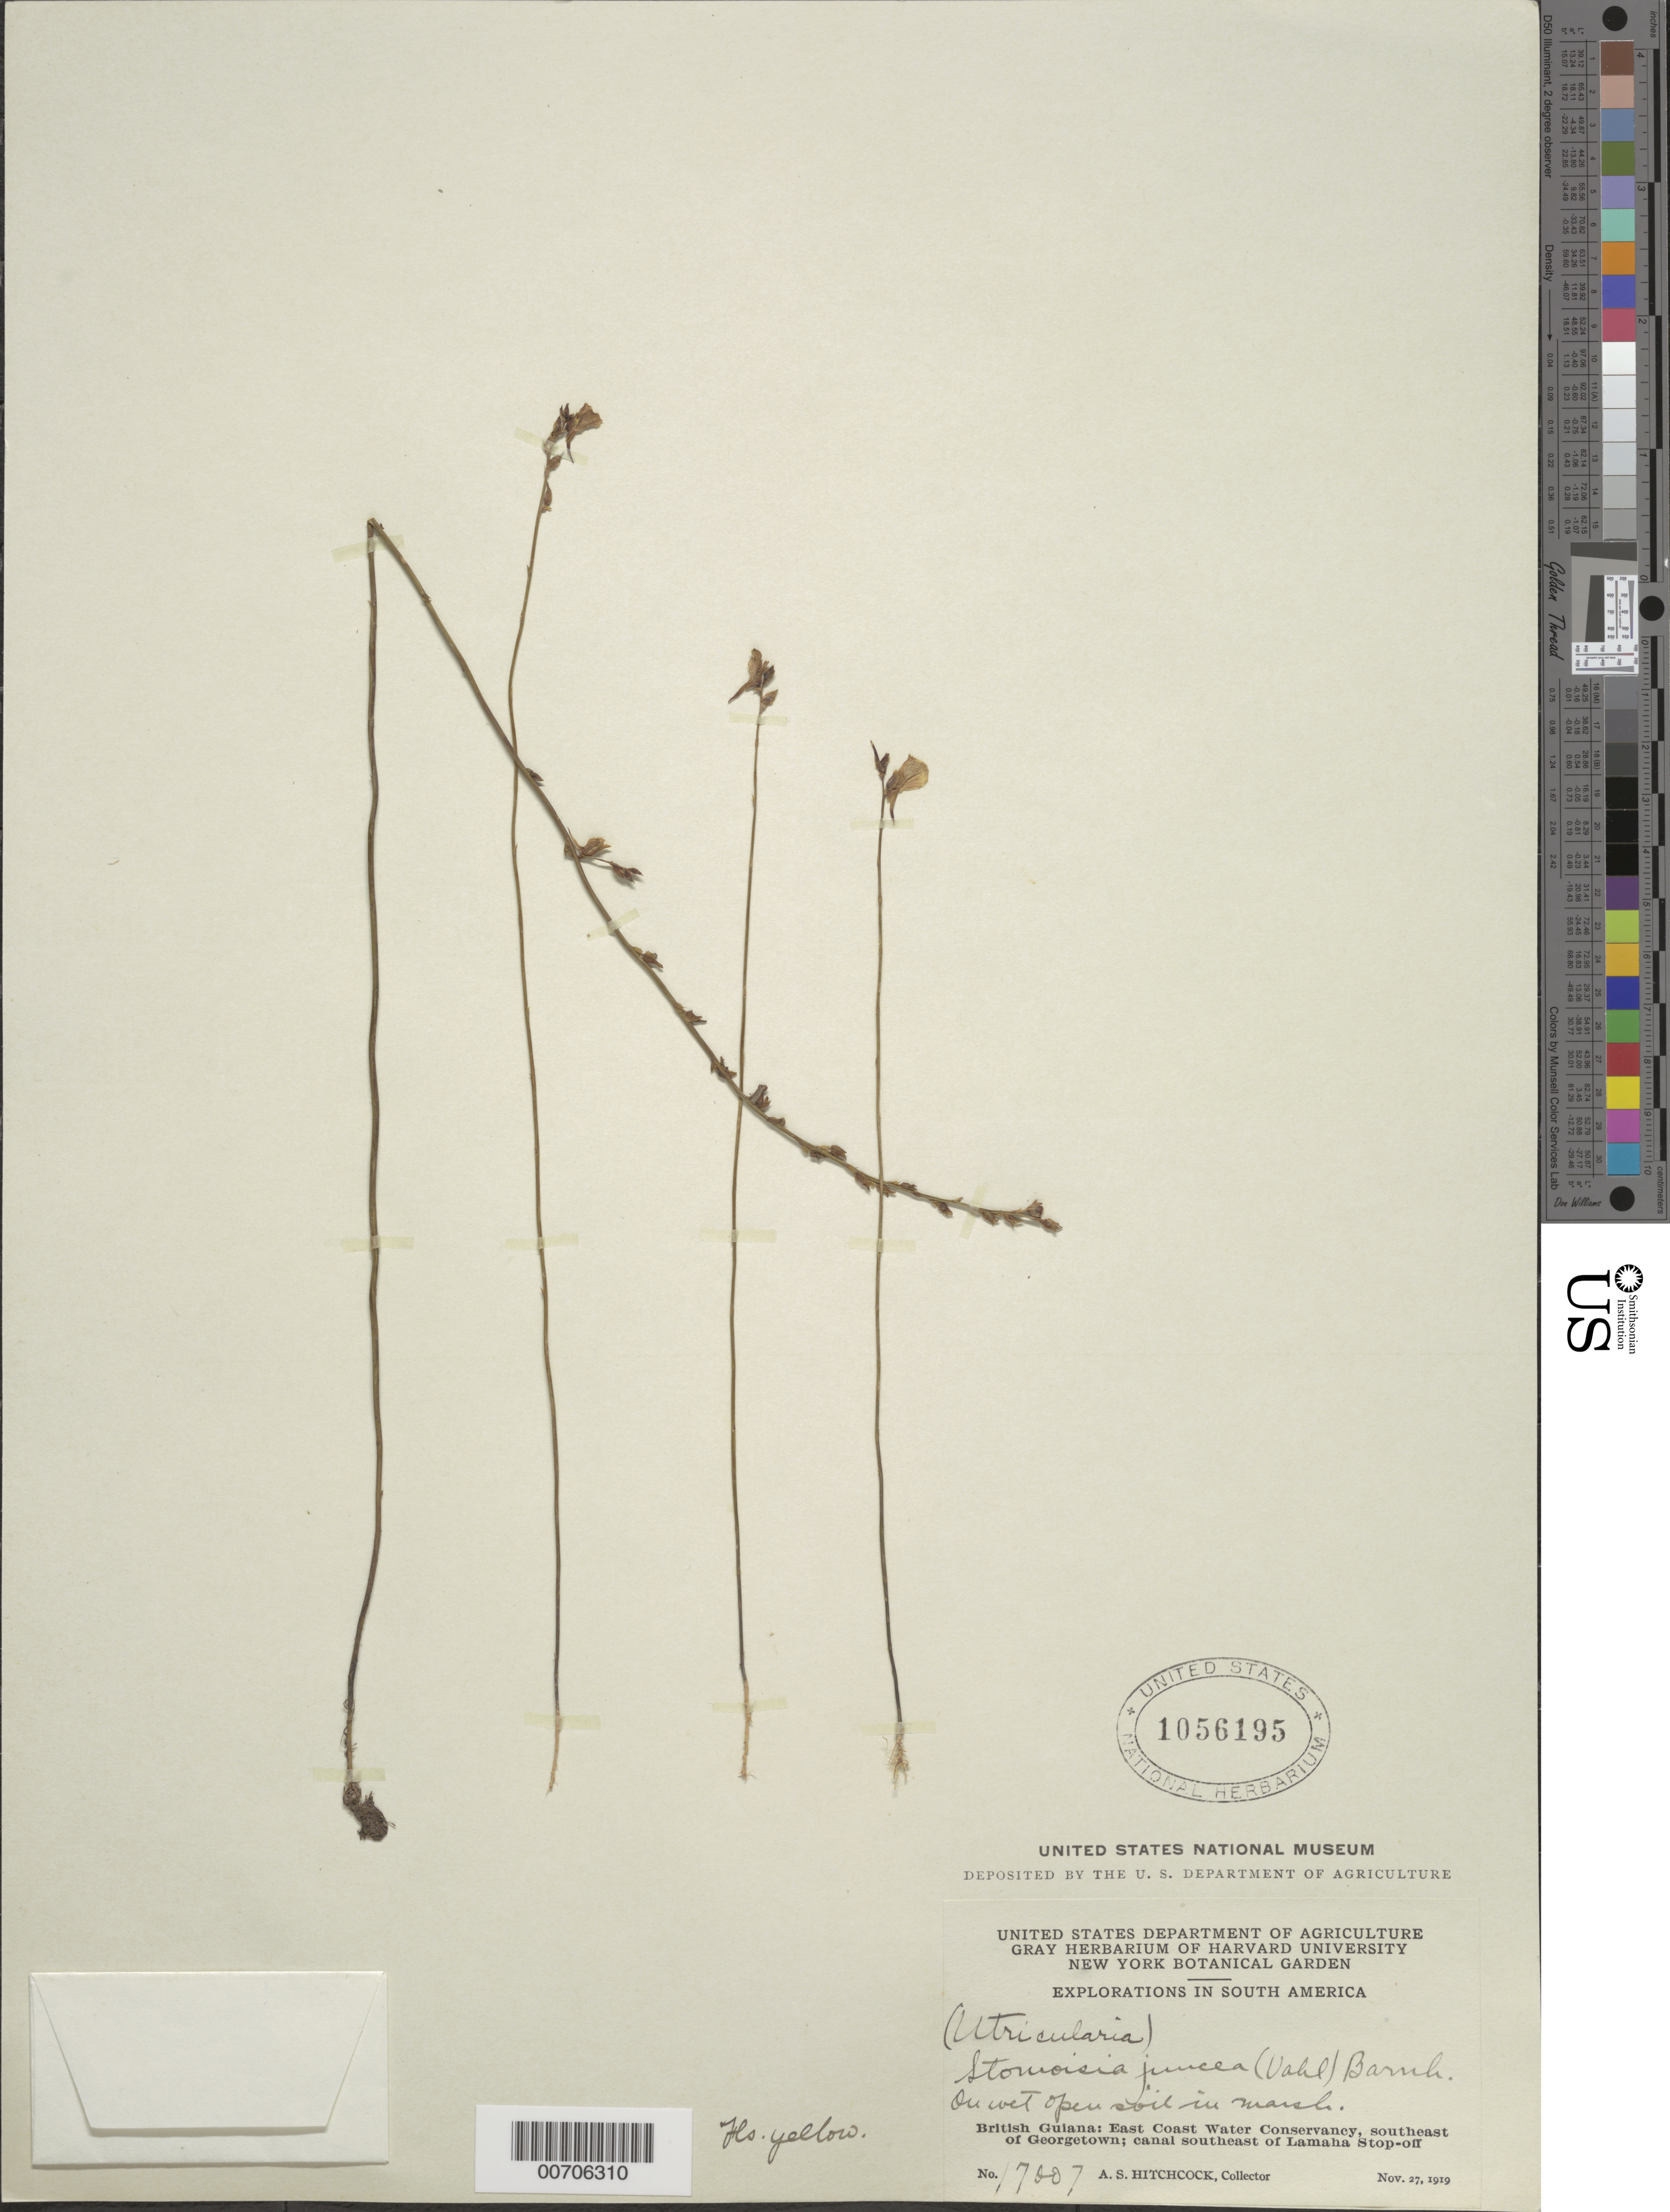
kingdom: Plantae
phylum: Tracheophyta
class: Magnoliopsida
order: Lamiales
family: Lentibulariaceae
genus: Stomoisia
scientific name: Stomoisia juncea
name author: (Vahl)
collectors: A. S. Hitchcock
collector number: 17007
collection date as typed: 27-Nov-19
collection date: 1919-11-27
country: Guyana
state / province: Demerara-Mahaica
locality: Georgetown, SE of, East Coast Water Conservancy, Lamaha Stop-Off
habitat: On wet open soil in marsh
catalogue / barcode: US 1056195